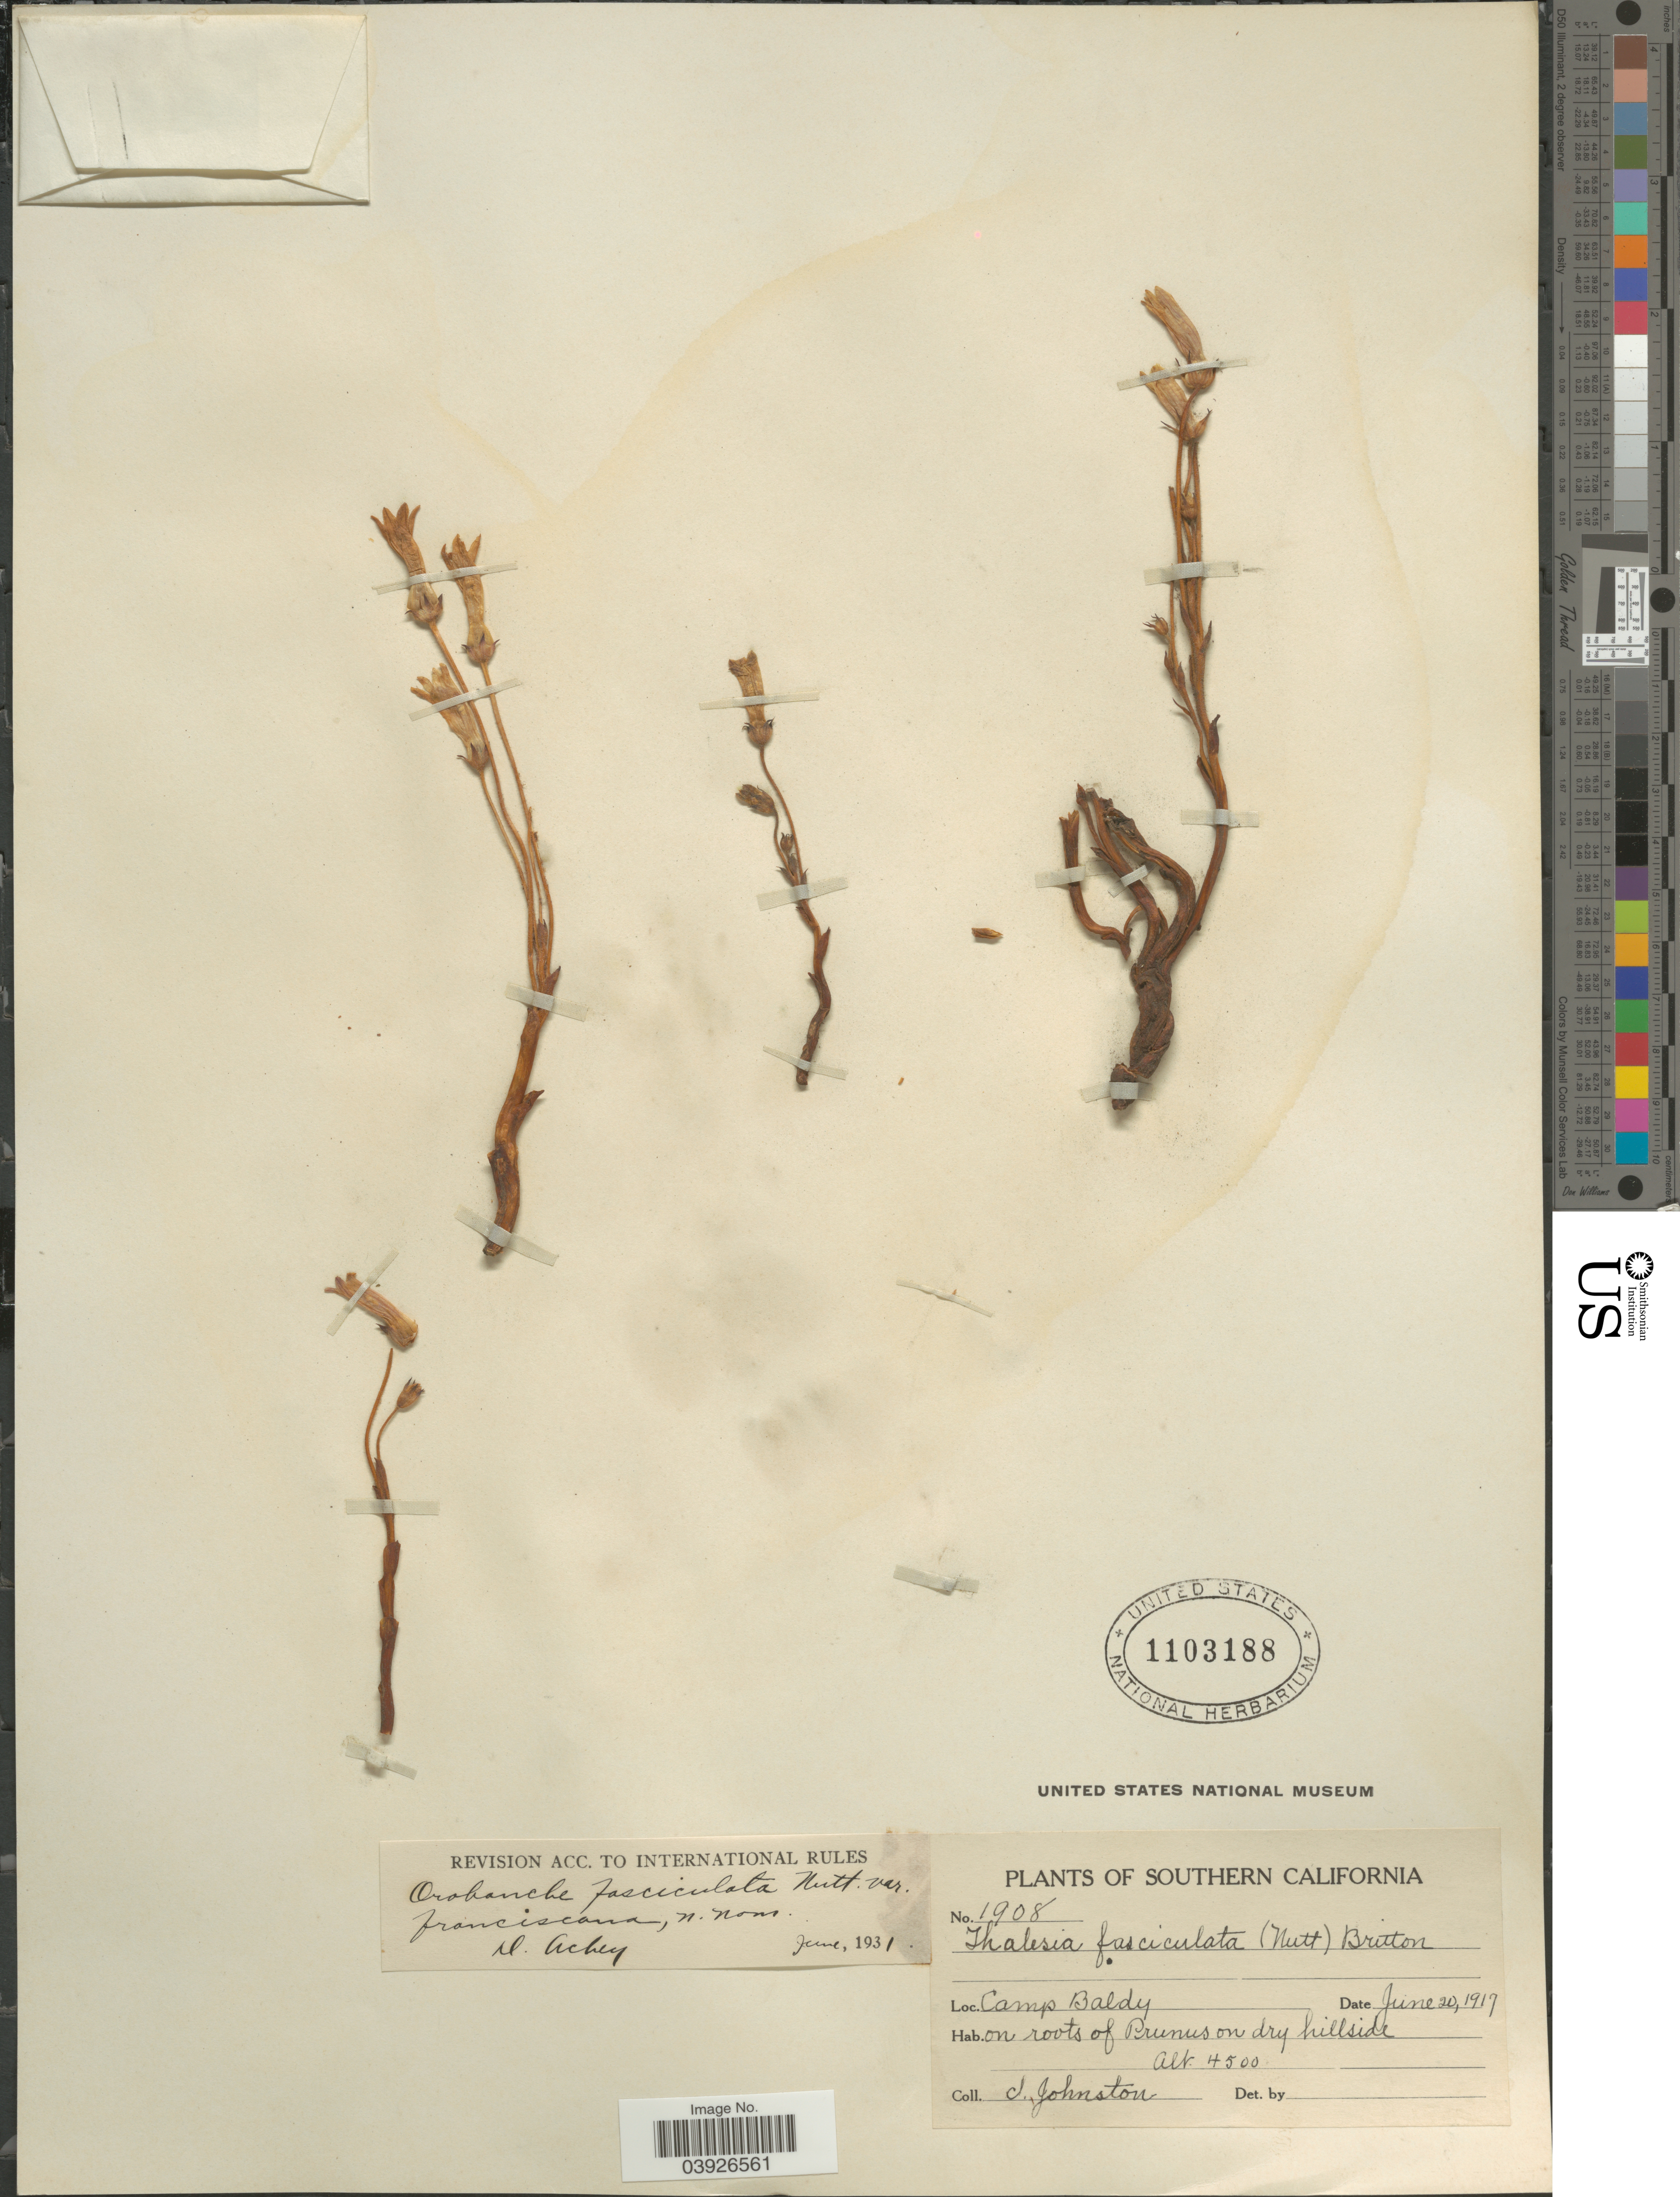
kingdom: Plantae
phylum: Tracheophyta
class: Magnoliopsida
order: Lamiales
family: Orobanchaceae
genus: Aphyllon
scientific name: Aphyllon fasciculatum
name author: (Nutt.) Torr. & A. Gray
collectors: I. Johnston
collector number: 1908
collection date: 1917-06-20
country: United States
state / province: California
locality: Southern California. Camp Baldy.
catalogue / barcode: US 1103188